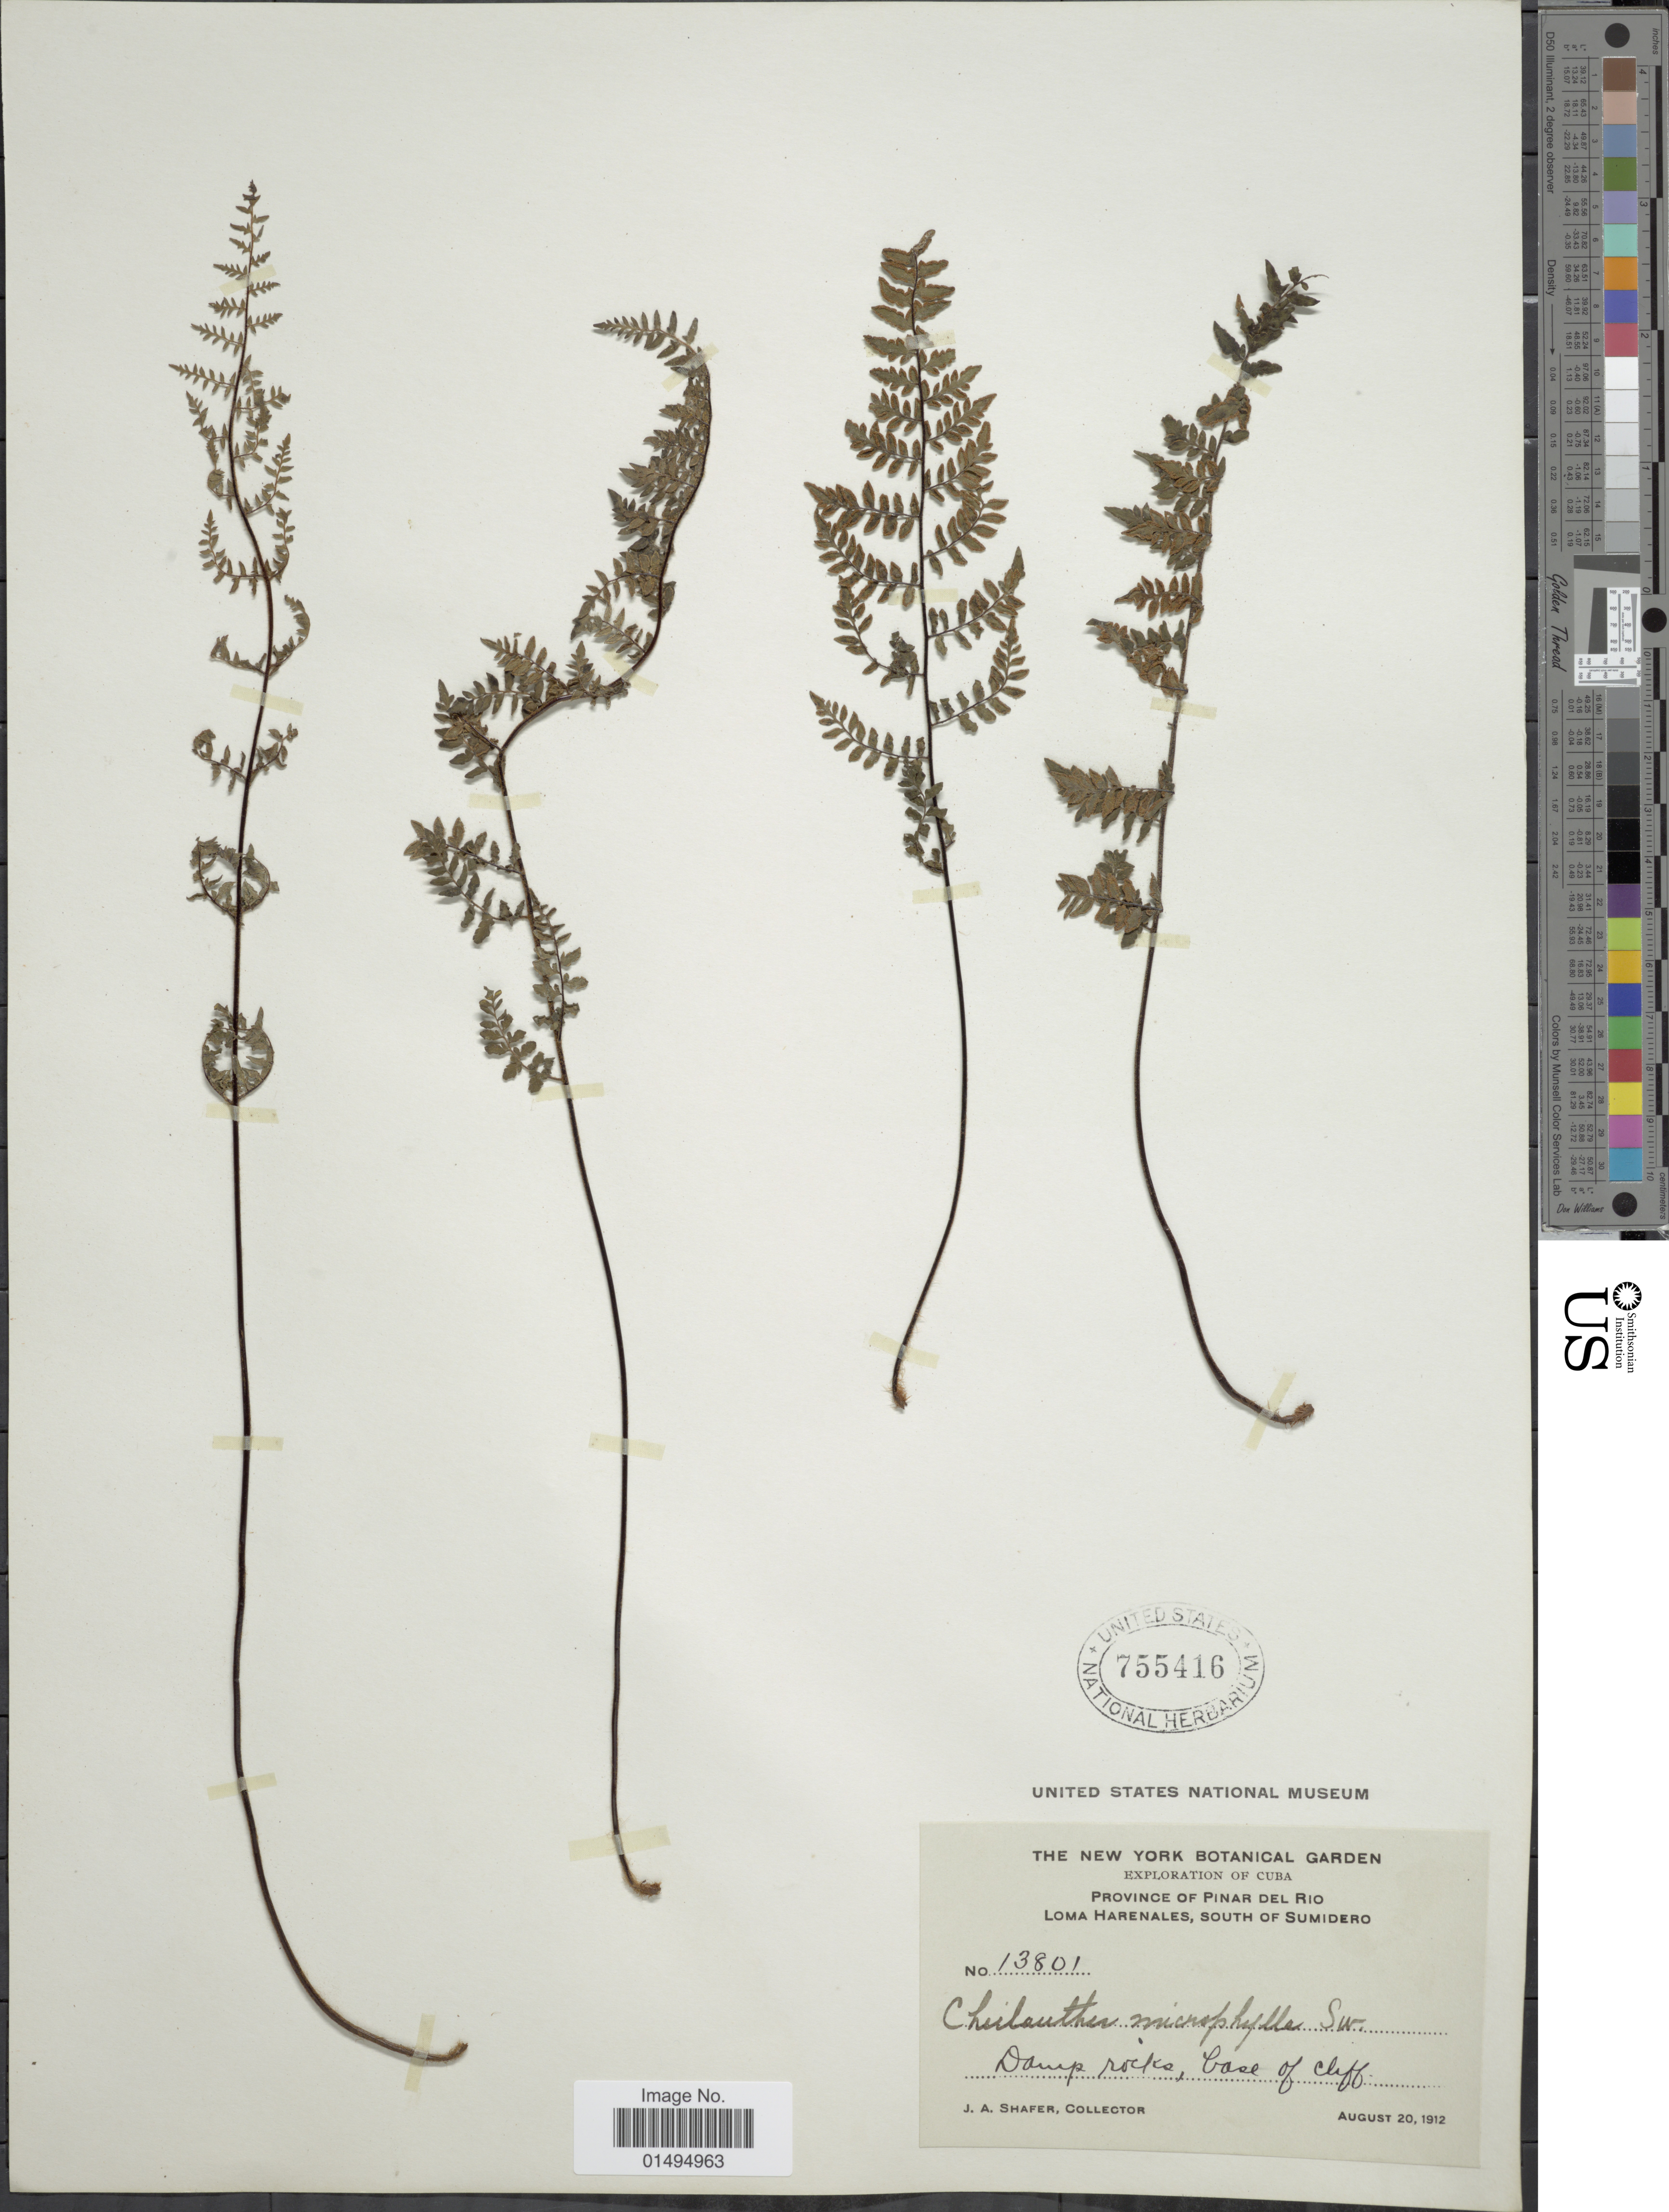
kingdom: Plantae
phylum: Tracheophyta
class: Polypodiopsida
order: Polypodiales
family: Pteridaceae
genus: Myriopteris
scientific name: Myriopteris microphylla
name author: (Sw.) Grusz & Windham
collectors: J. A. Shafer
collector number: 13801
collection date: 1912-08-20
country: Cuba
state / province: Pinar del Río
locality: Province of Pinar Del Rio, Loma Harenales, South of Sumidero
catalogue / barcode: US 755416